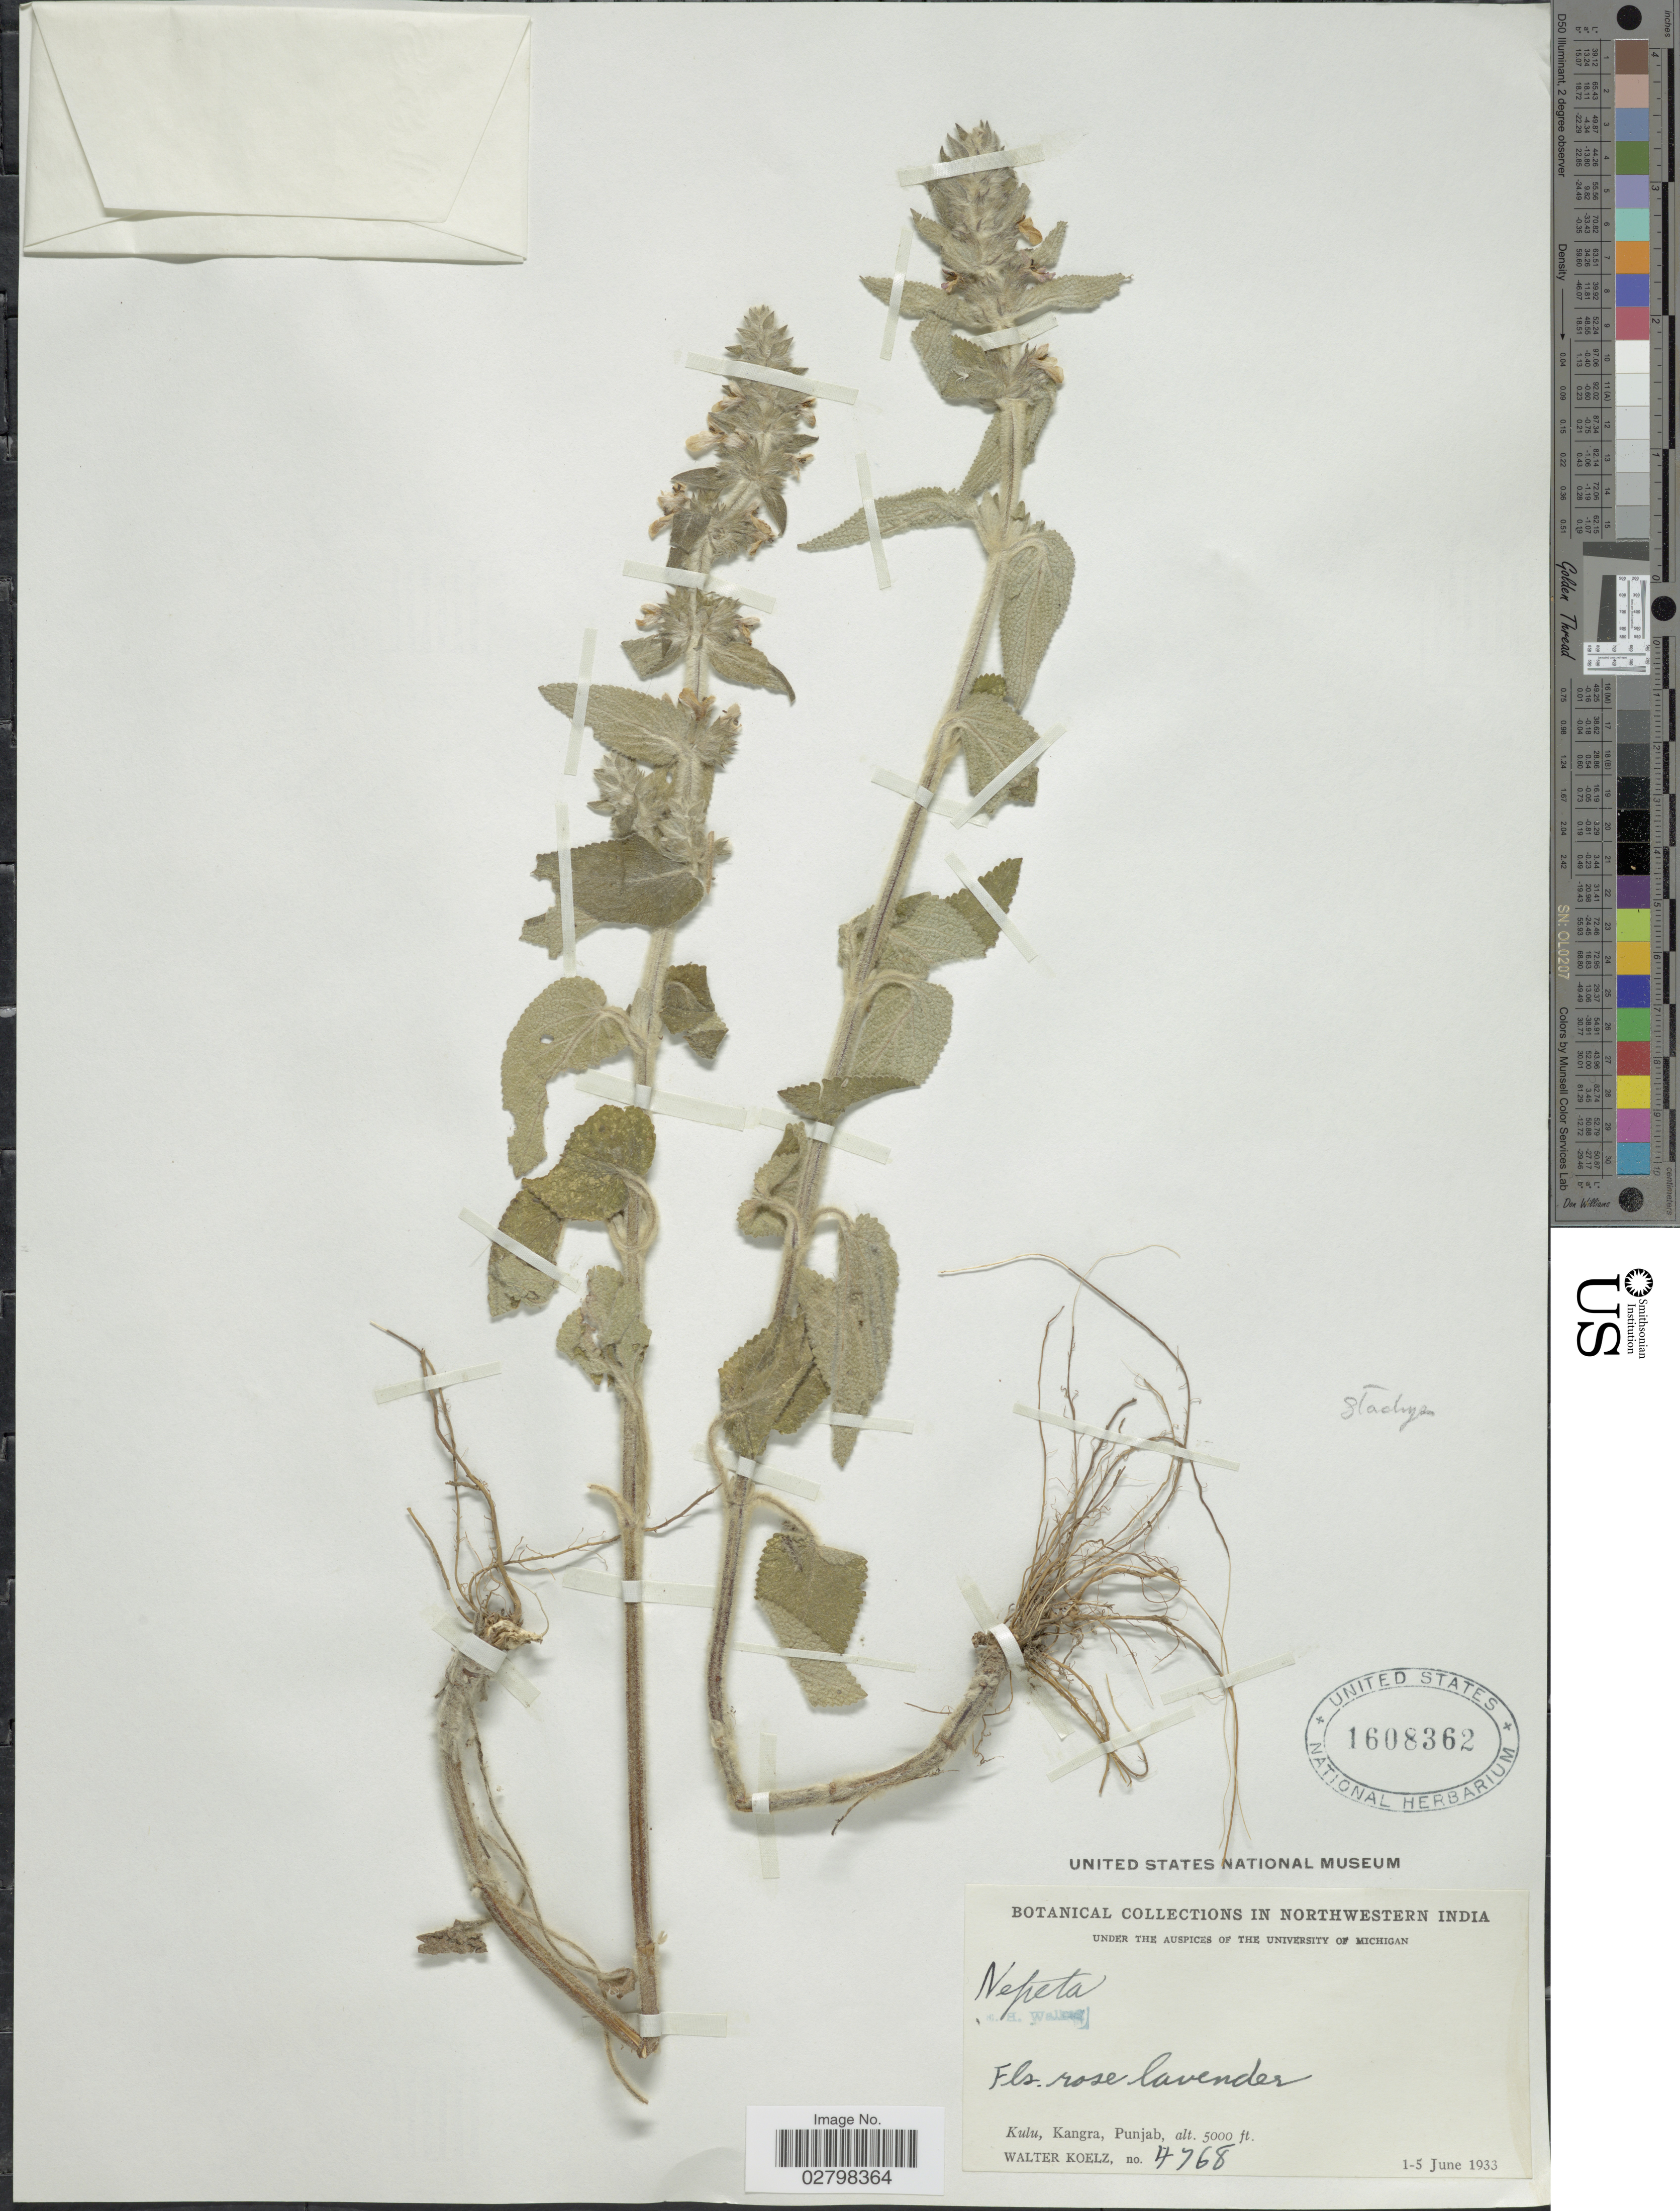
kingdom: Plantae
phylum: Tracheophyta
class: Magnoliopsida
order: Lamiales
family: Lamiaceae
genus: Stachys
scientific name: Stachys sp.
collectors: W. N. Koelz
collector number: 4768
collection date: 1933-06-01/1933-06-05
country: India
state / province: Punjab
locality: In Northwestern India. Kulu, Kangra.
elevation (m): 1524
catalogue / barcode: US 1608362